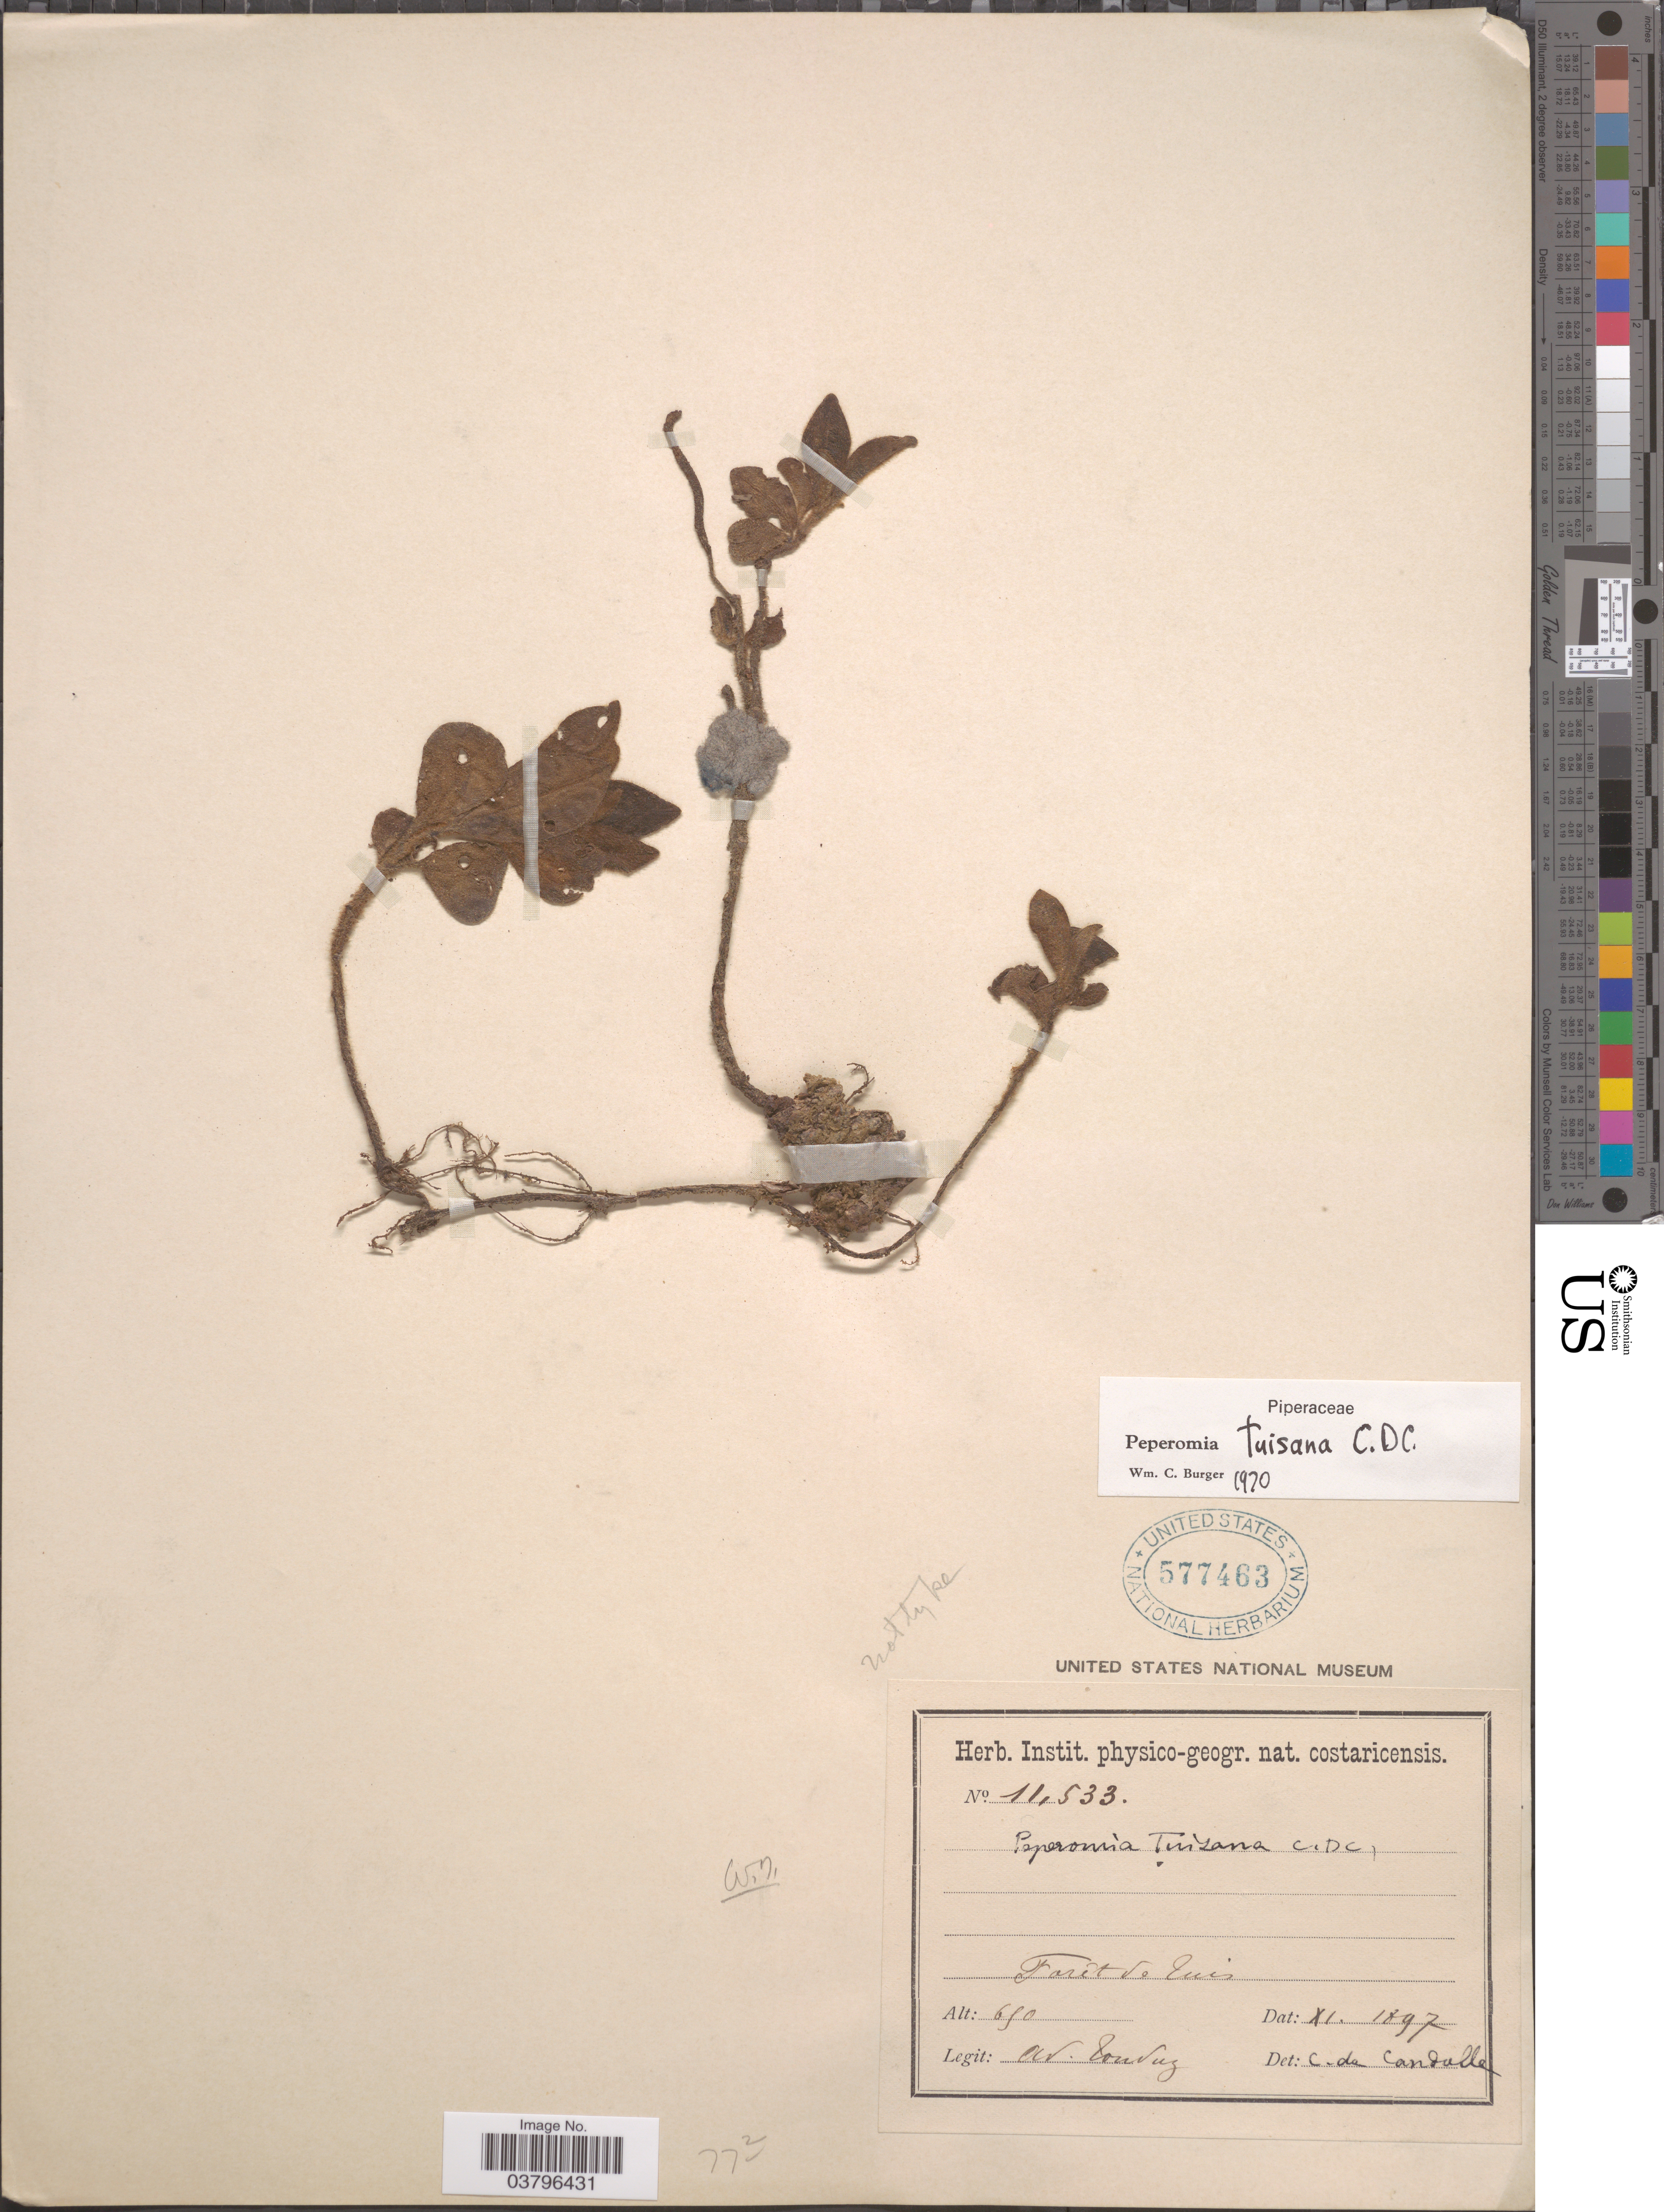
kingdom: Plantae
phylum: Tracheophyta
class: Magnoliopsida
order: Piperales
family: Piperaceae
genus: Peperomia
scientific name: Peperomia tuisana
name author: C. DC. ex Pittier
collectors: A. Tonduz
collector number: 11533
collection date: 1897-11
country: Costa Rica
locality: Forêt de Luis.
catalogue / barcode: US 577463